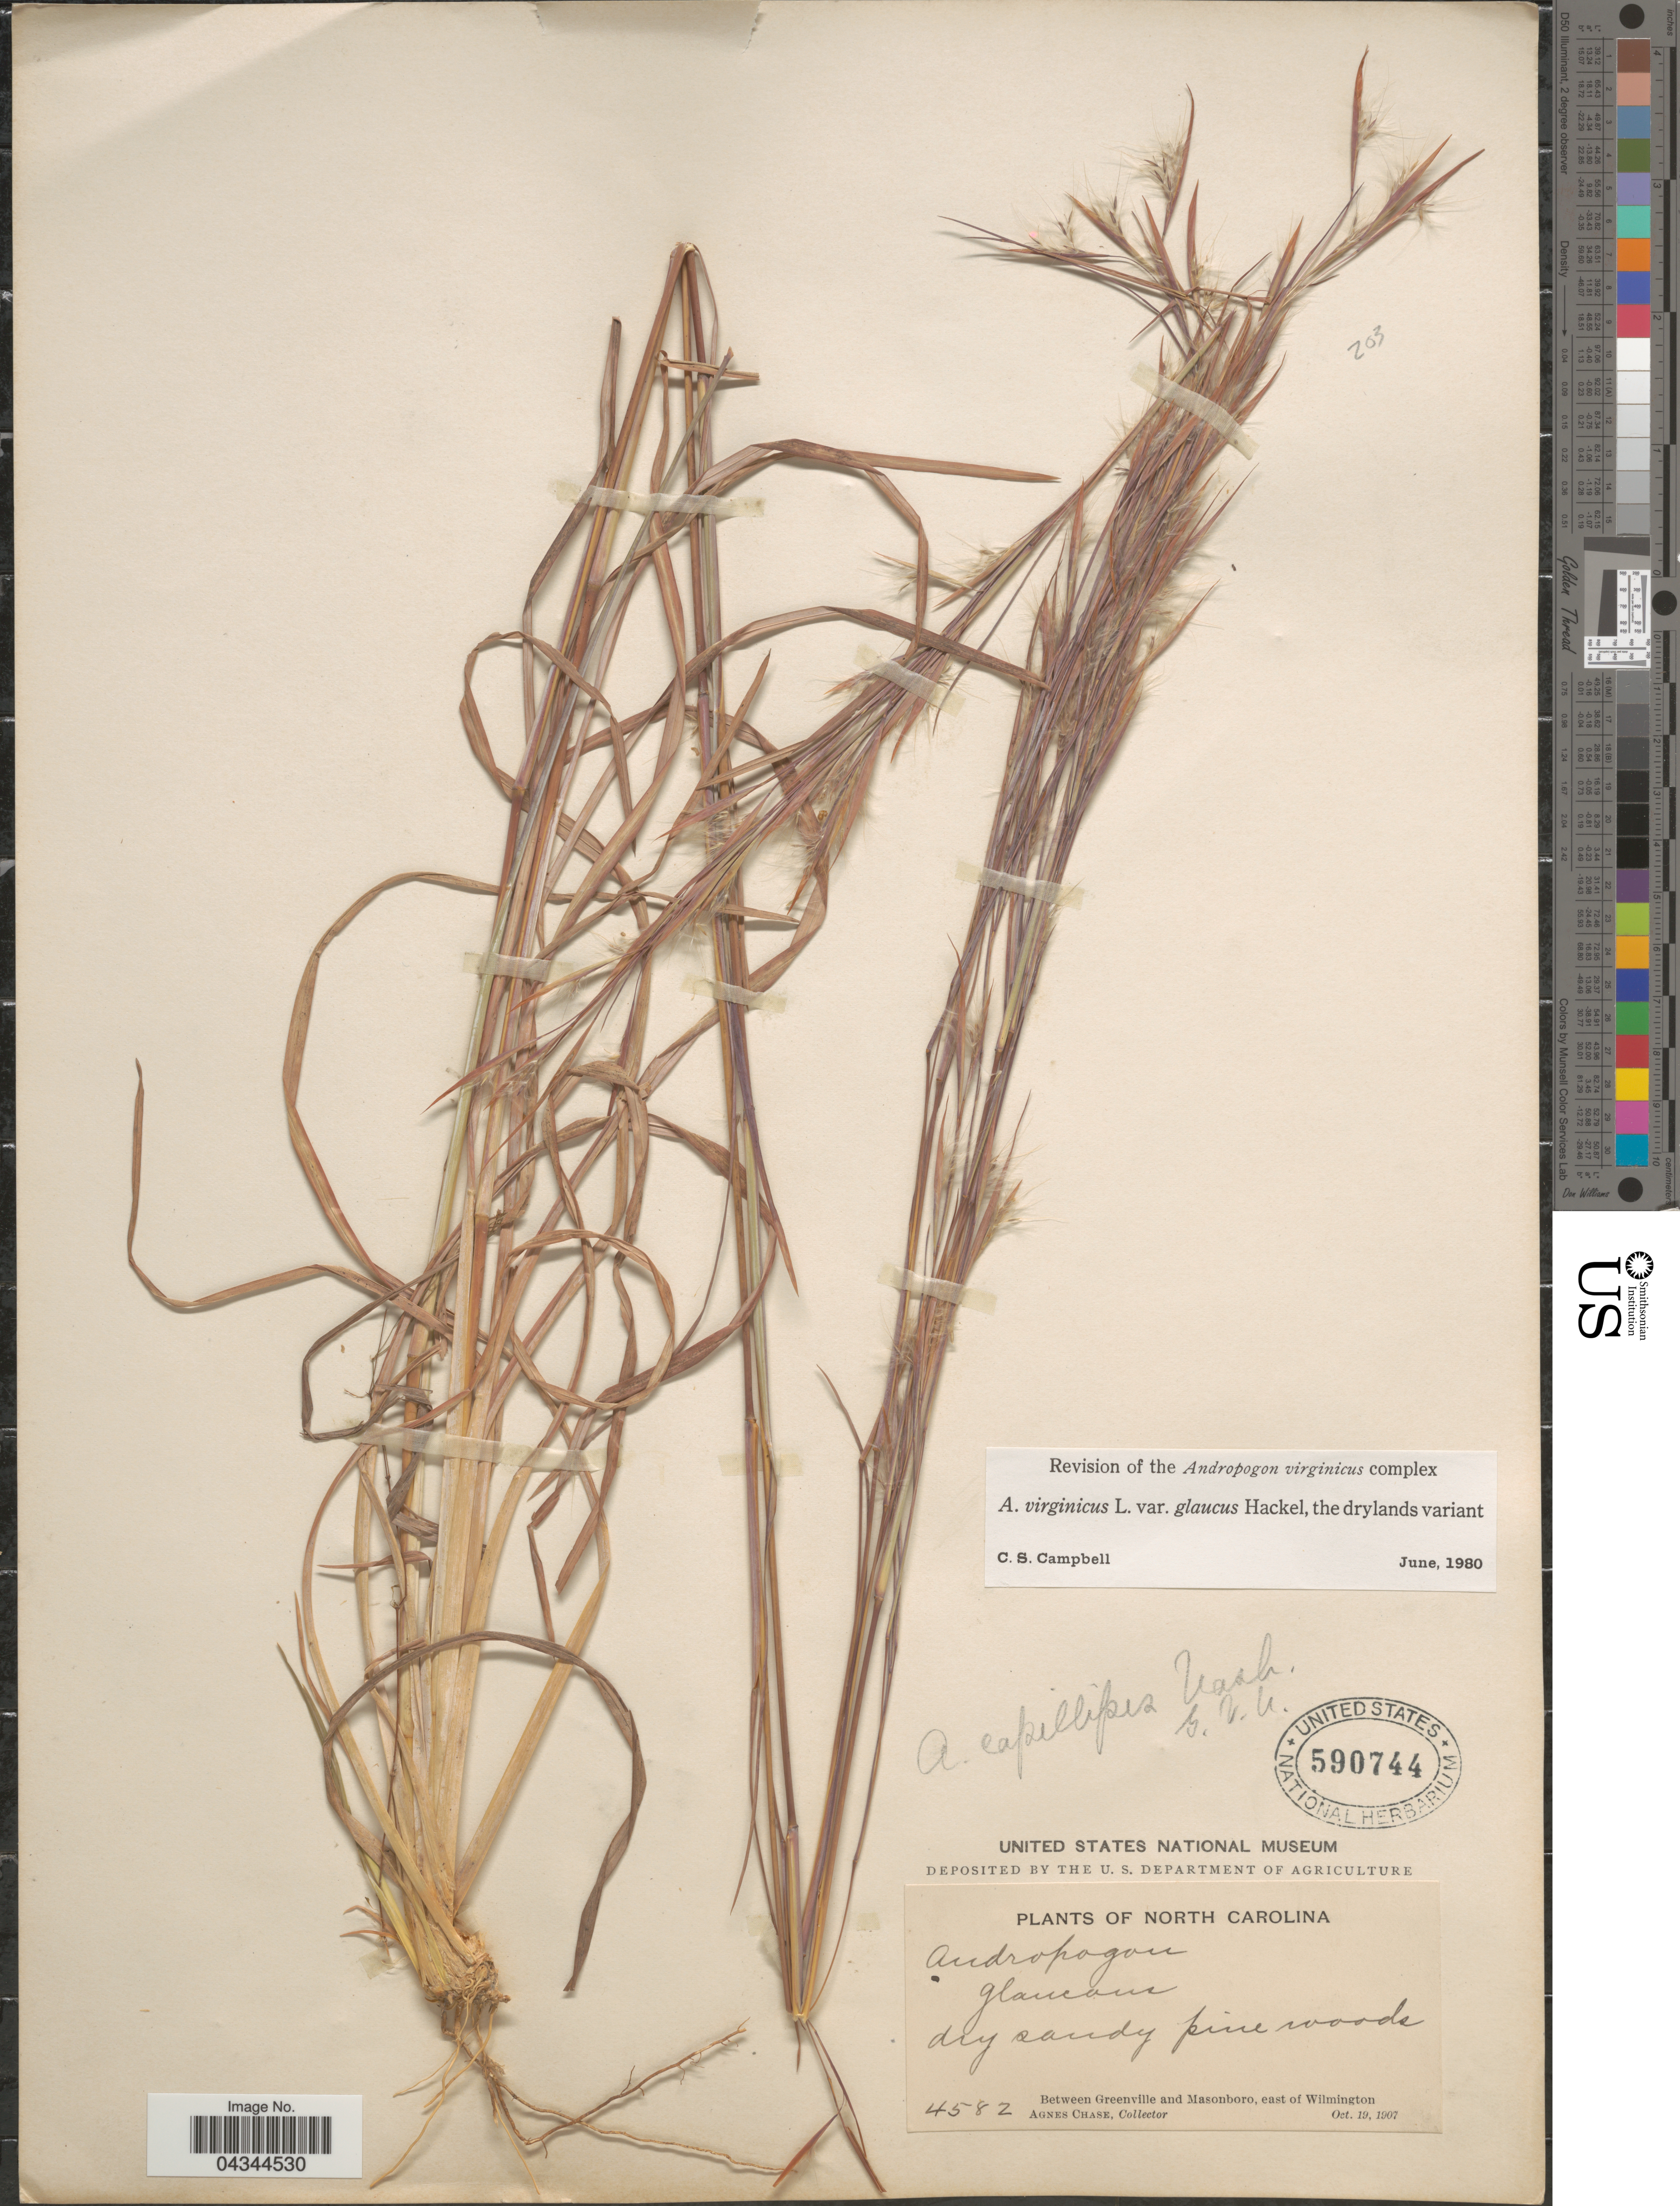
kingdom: Plantae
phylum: Tracheophyta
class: Liliopsida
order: Poales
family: Poaceae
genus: Andropogon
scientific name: Andropogon virginicus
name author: L.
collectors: A. Chase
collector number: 4582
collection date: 1907-10-19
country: United States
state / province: North Carolina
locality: Between Greenville and Masonboro, east of Wilmington.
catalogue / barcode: US 590744